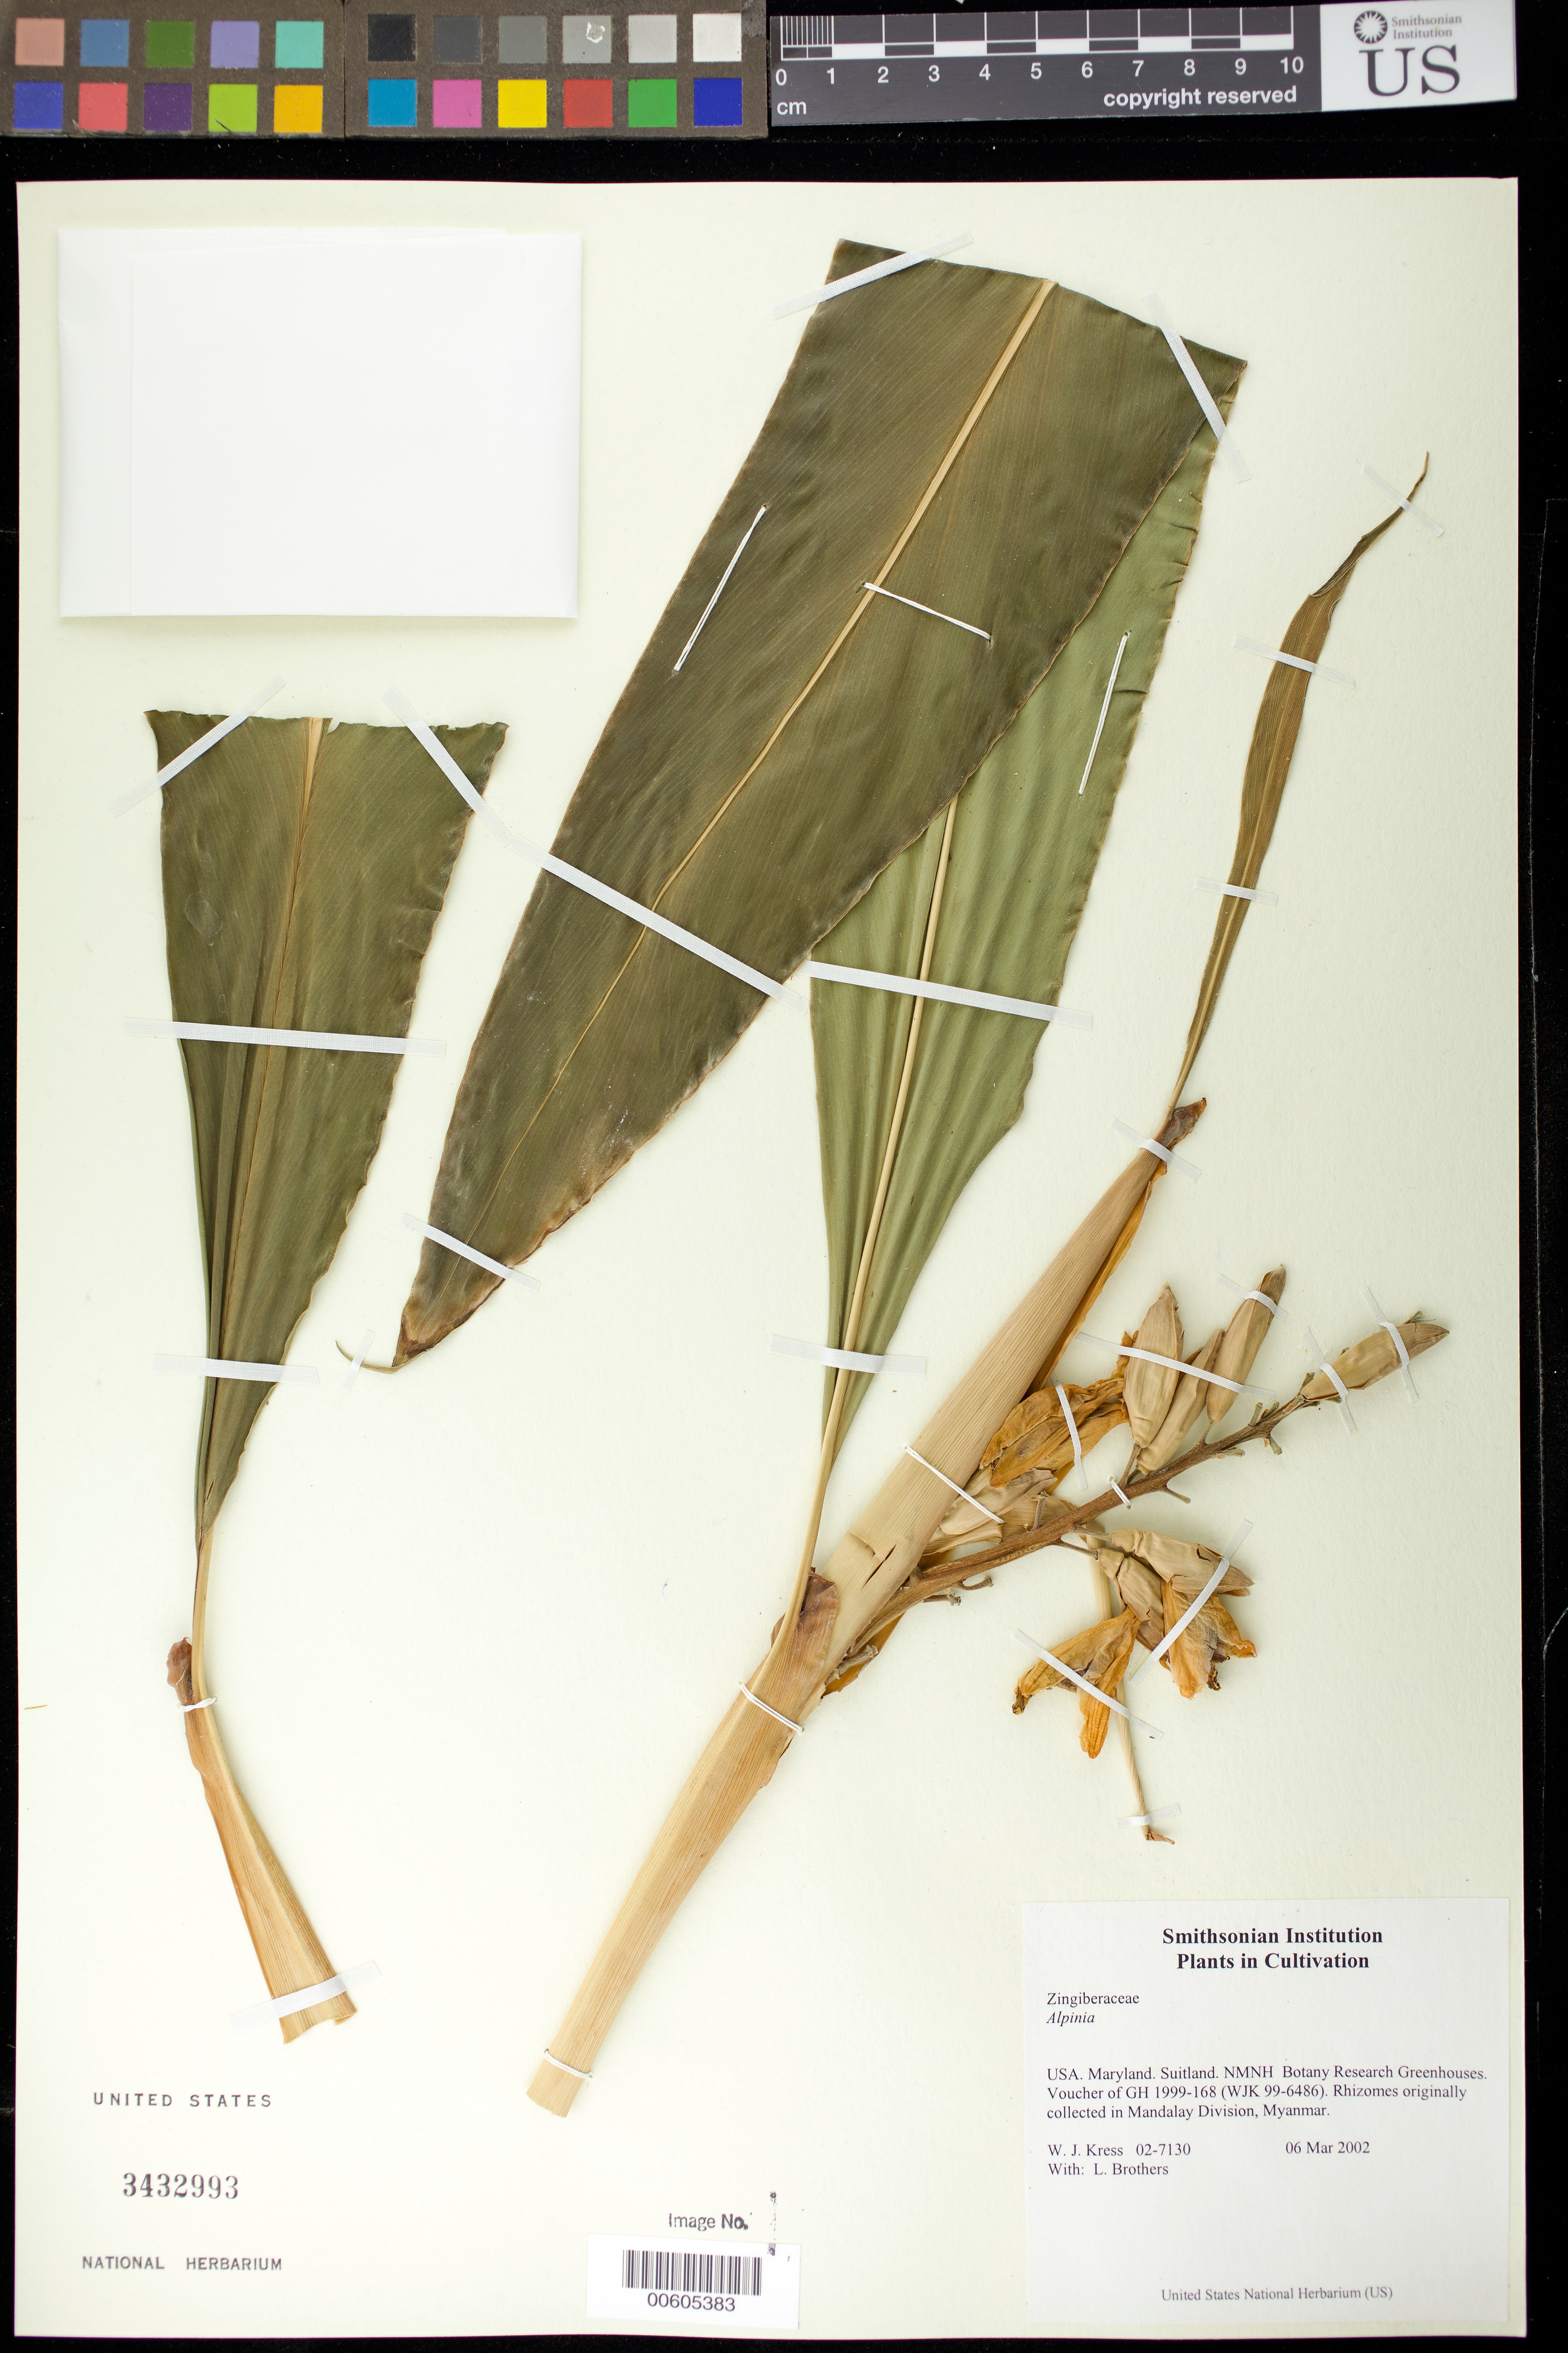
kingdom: Plantae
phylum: Tracheophyta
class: Liliopsida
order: Zingiberales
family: Zingiberaceae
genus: Alpinia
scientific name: Alpinia sp.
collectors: W. J. Kress & L. E. Brothers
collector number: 02-7130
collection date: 2002-03-06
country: United States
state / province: Maryland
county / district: Prince George's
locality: NMNH Botany Research Greenhouses. Suitland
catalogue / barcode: US 3432993